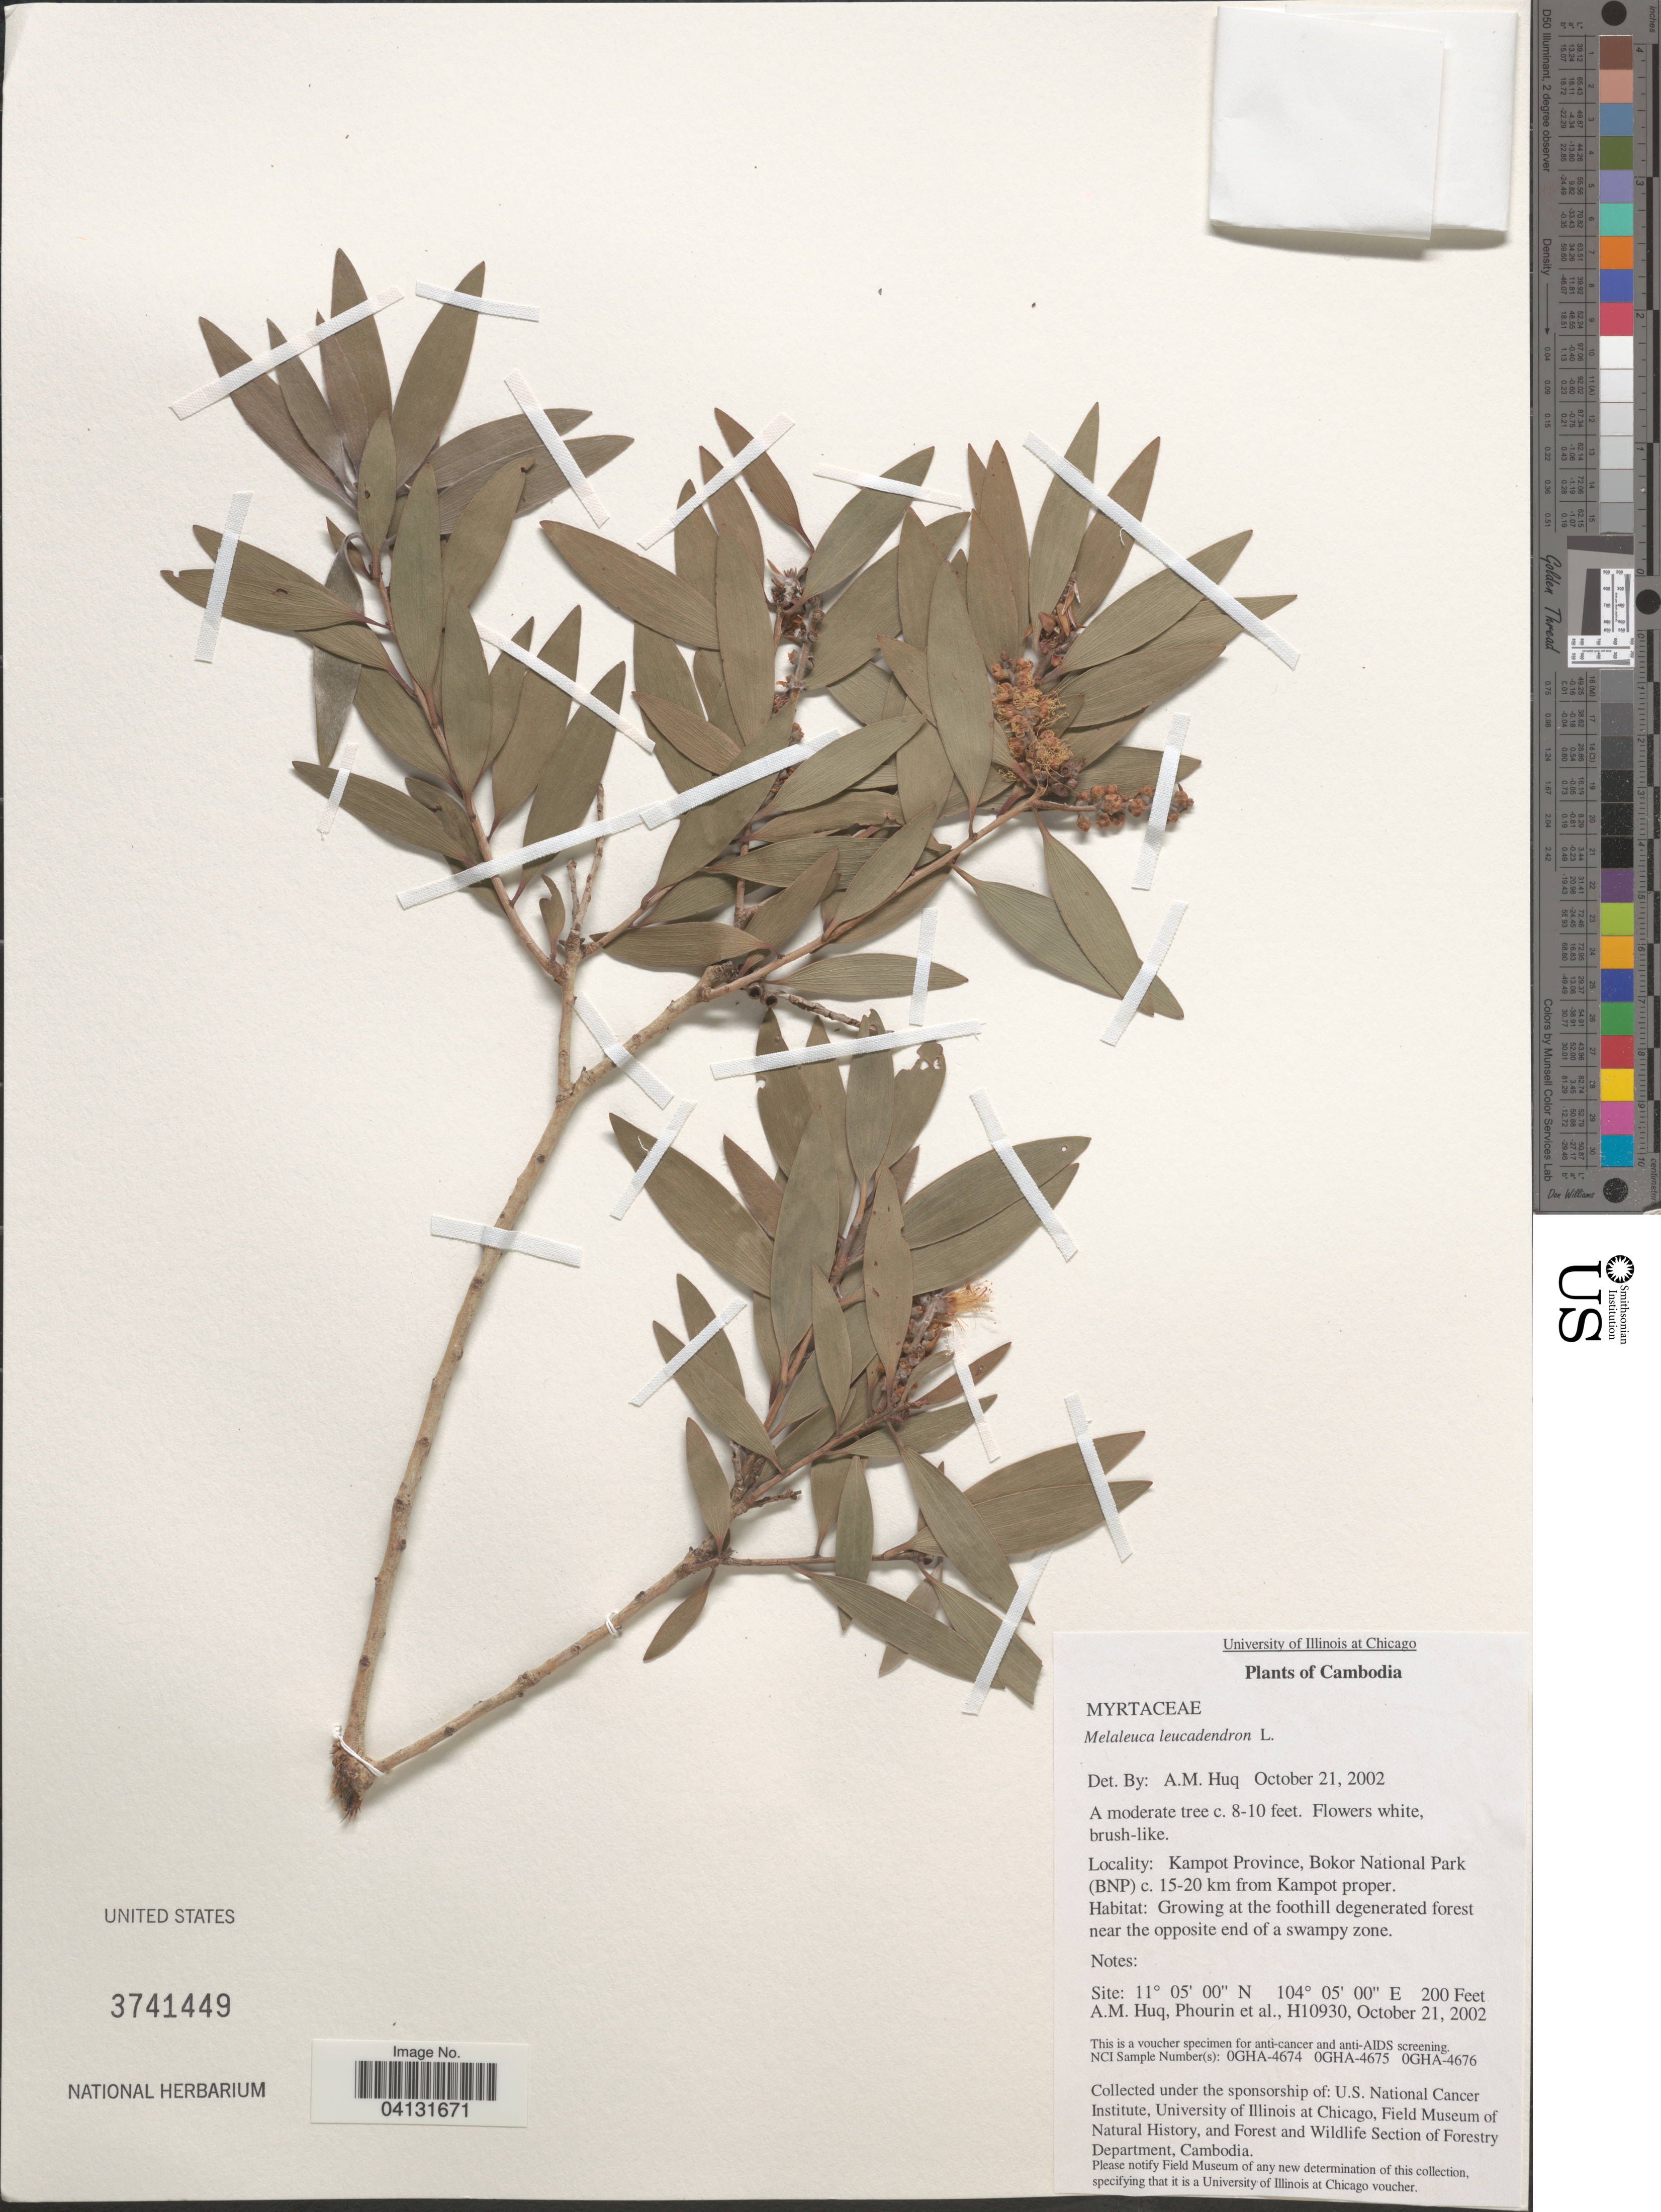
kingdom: Plantae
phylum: Tracheophyta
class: Magnoliopsida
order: Myrtales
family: Myrtaceae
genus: Melaleuca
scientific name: Melaleuca leucadendra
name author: (L.) L.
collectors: A. M. Huq, -- Phourin & et al.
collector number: H10930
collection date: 2002-10-21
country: Cambodia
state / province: Kâmpât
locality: Kampot Province, Bokor National Park (BNP) c. 15-20 km from Kampot proper.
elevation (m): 61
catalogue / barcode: US 3741449